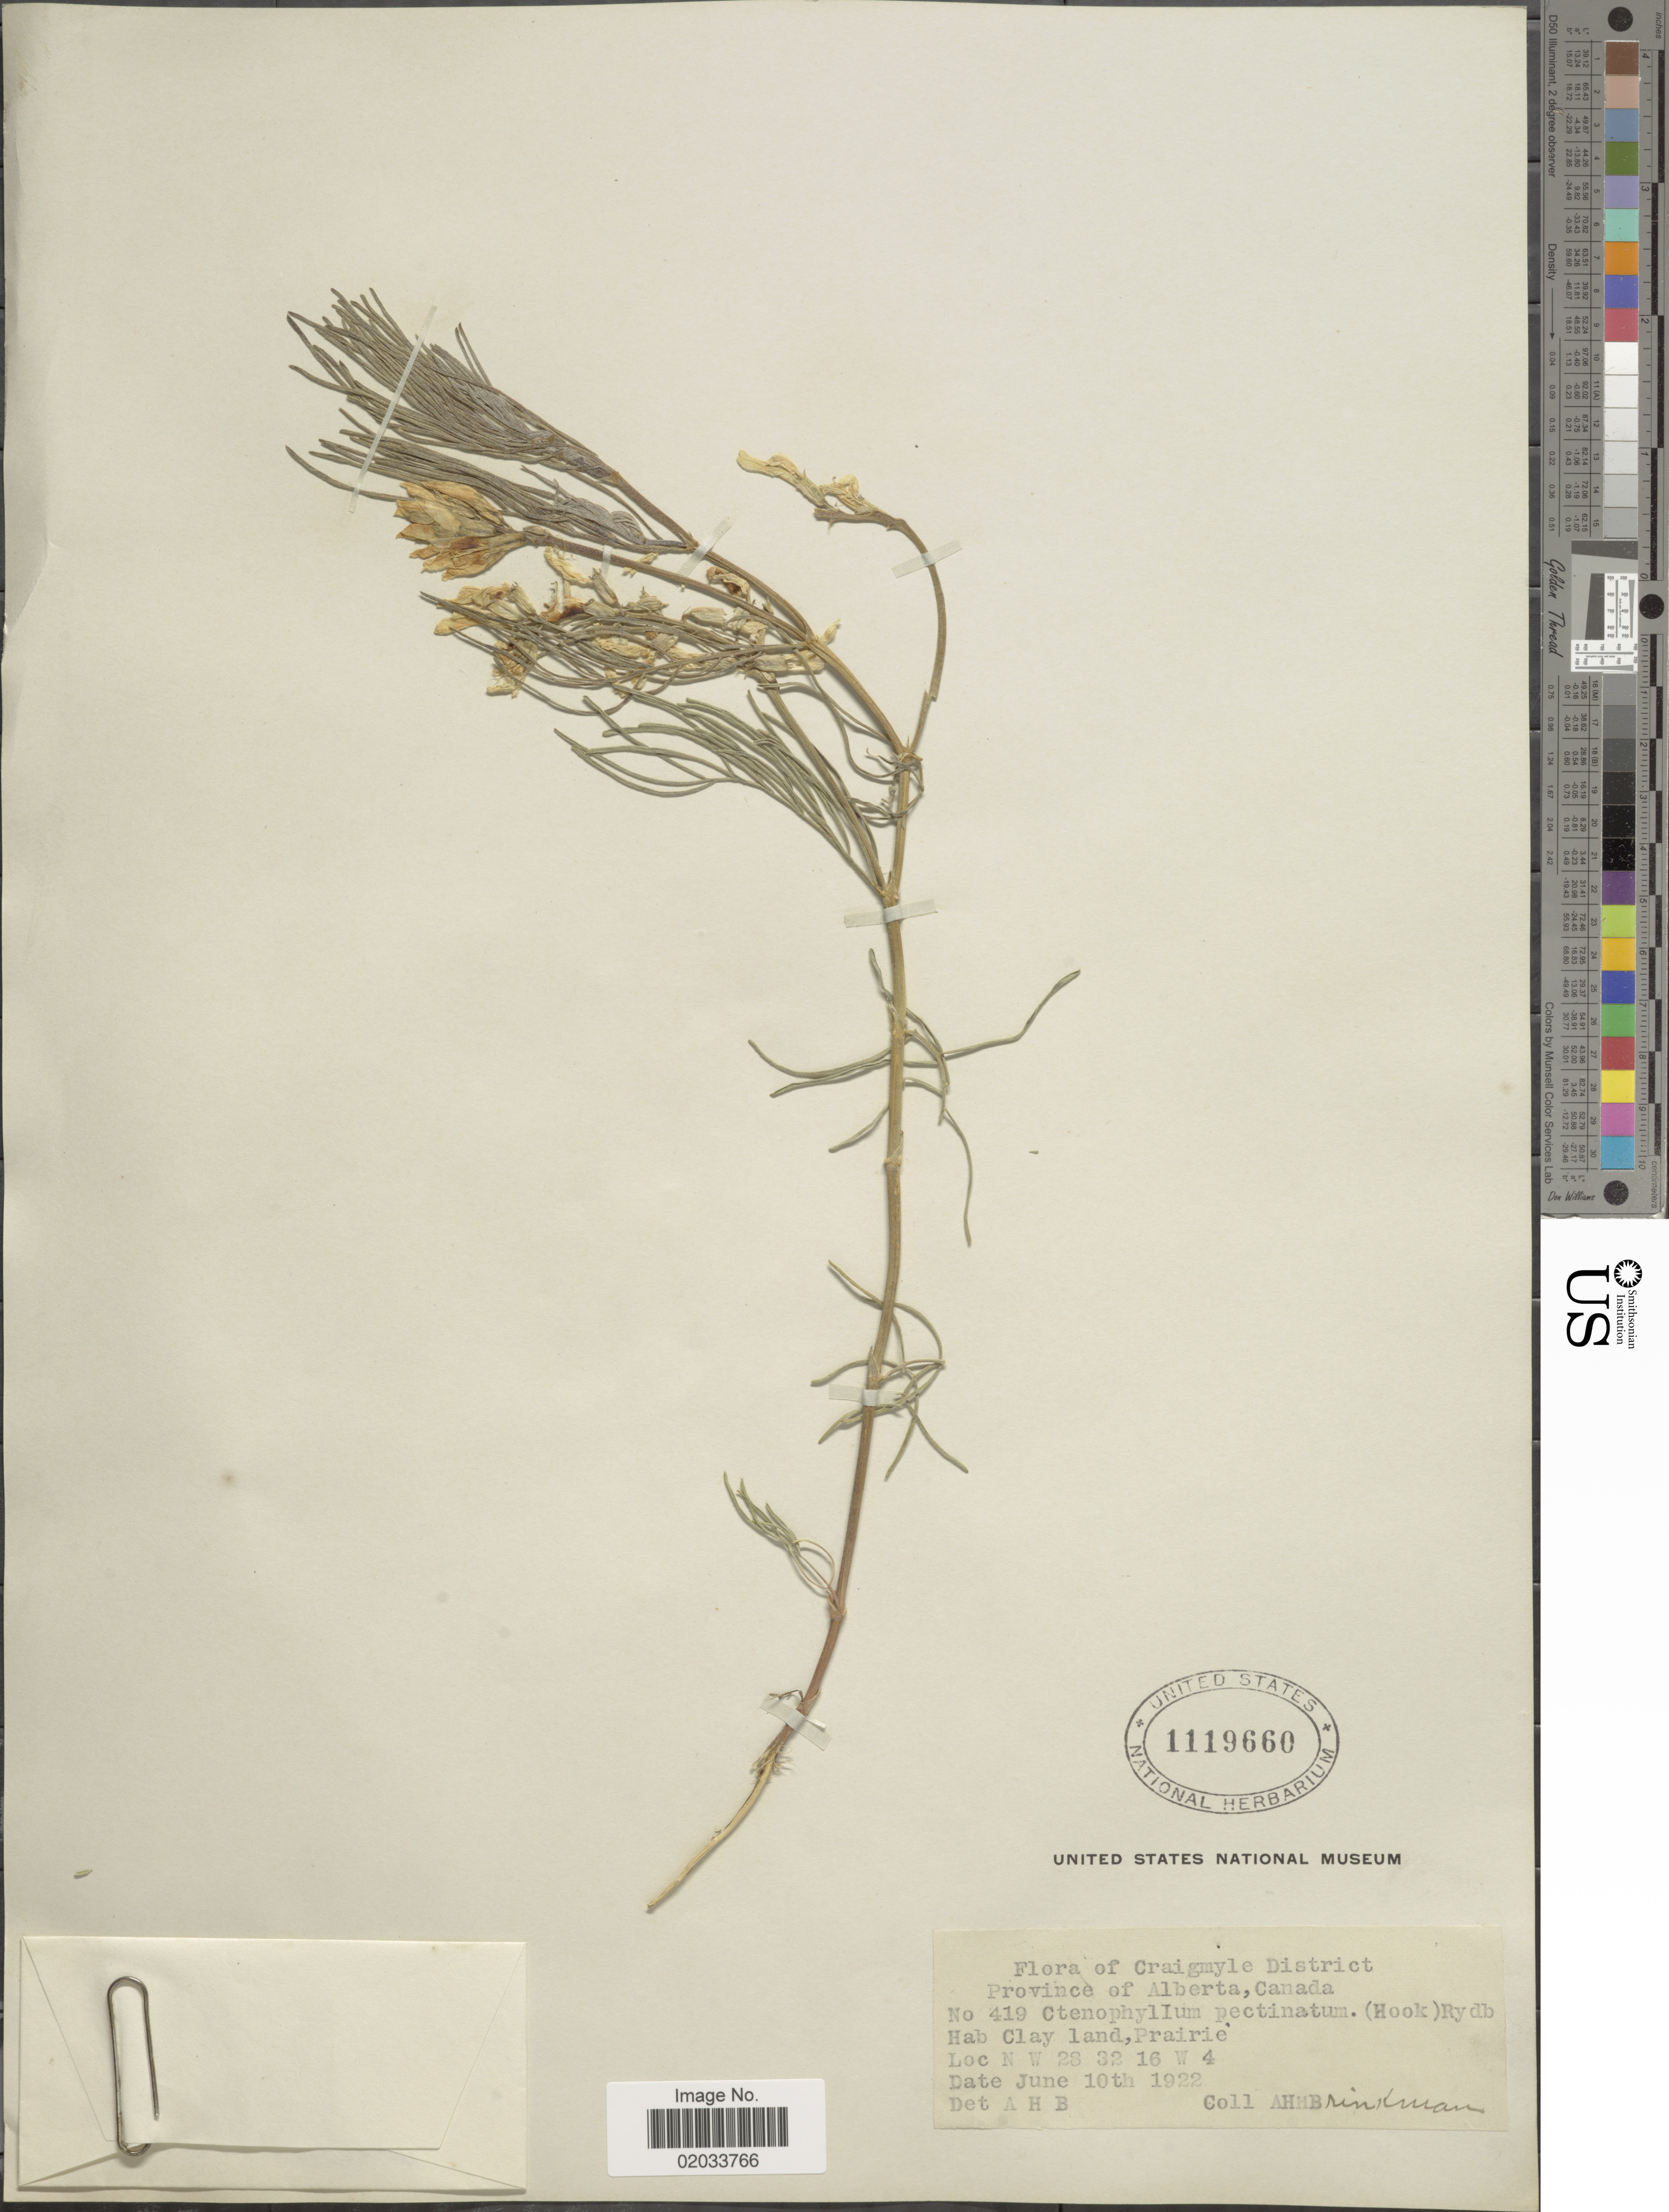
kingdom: Plantae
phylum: Tracheophyta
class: Magnoliopsida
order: Fabales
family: Fabaceae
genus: Astragalus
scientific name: Astragalus pectinatus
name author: (Hook.) G. Don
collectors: A. Brinkman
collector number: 419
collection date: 1922-06-10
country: Canada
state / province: Alberta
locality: Craigmyle District, Clay land, Prairie N W 28 32 16 W 4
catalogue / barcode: US 1119660